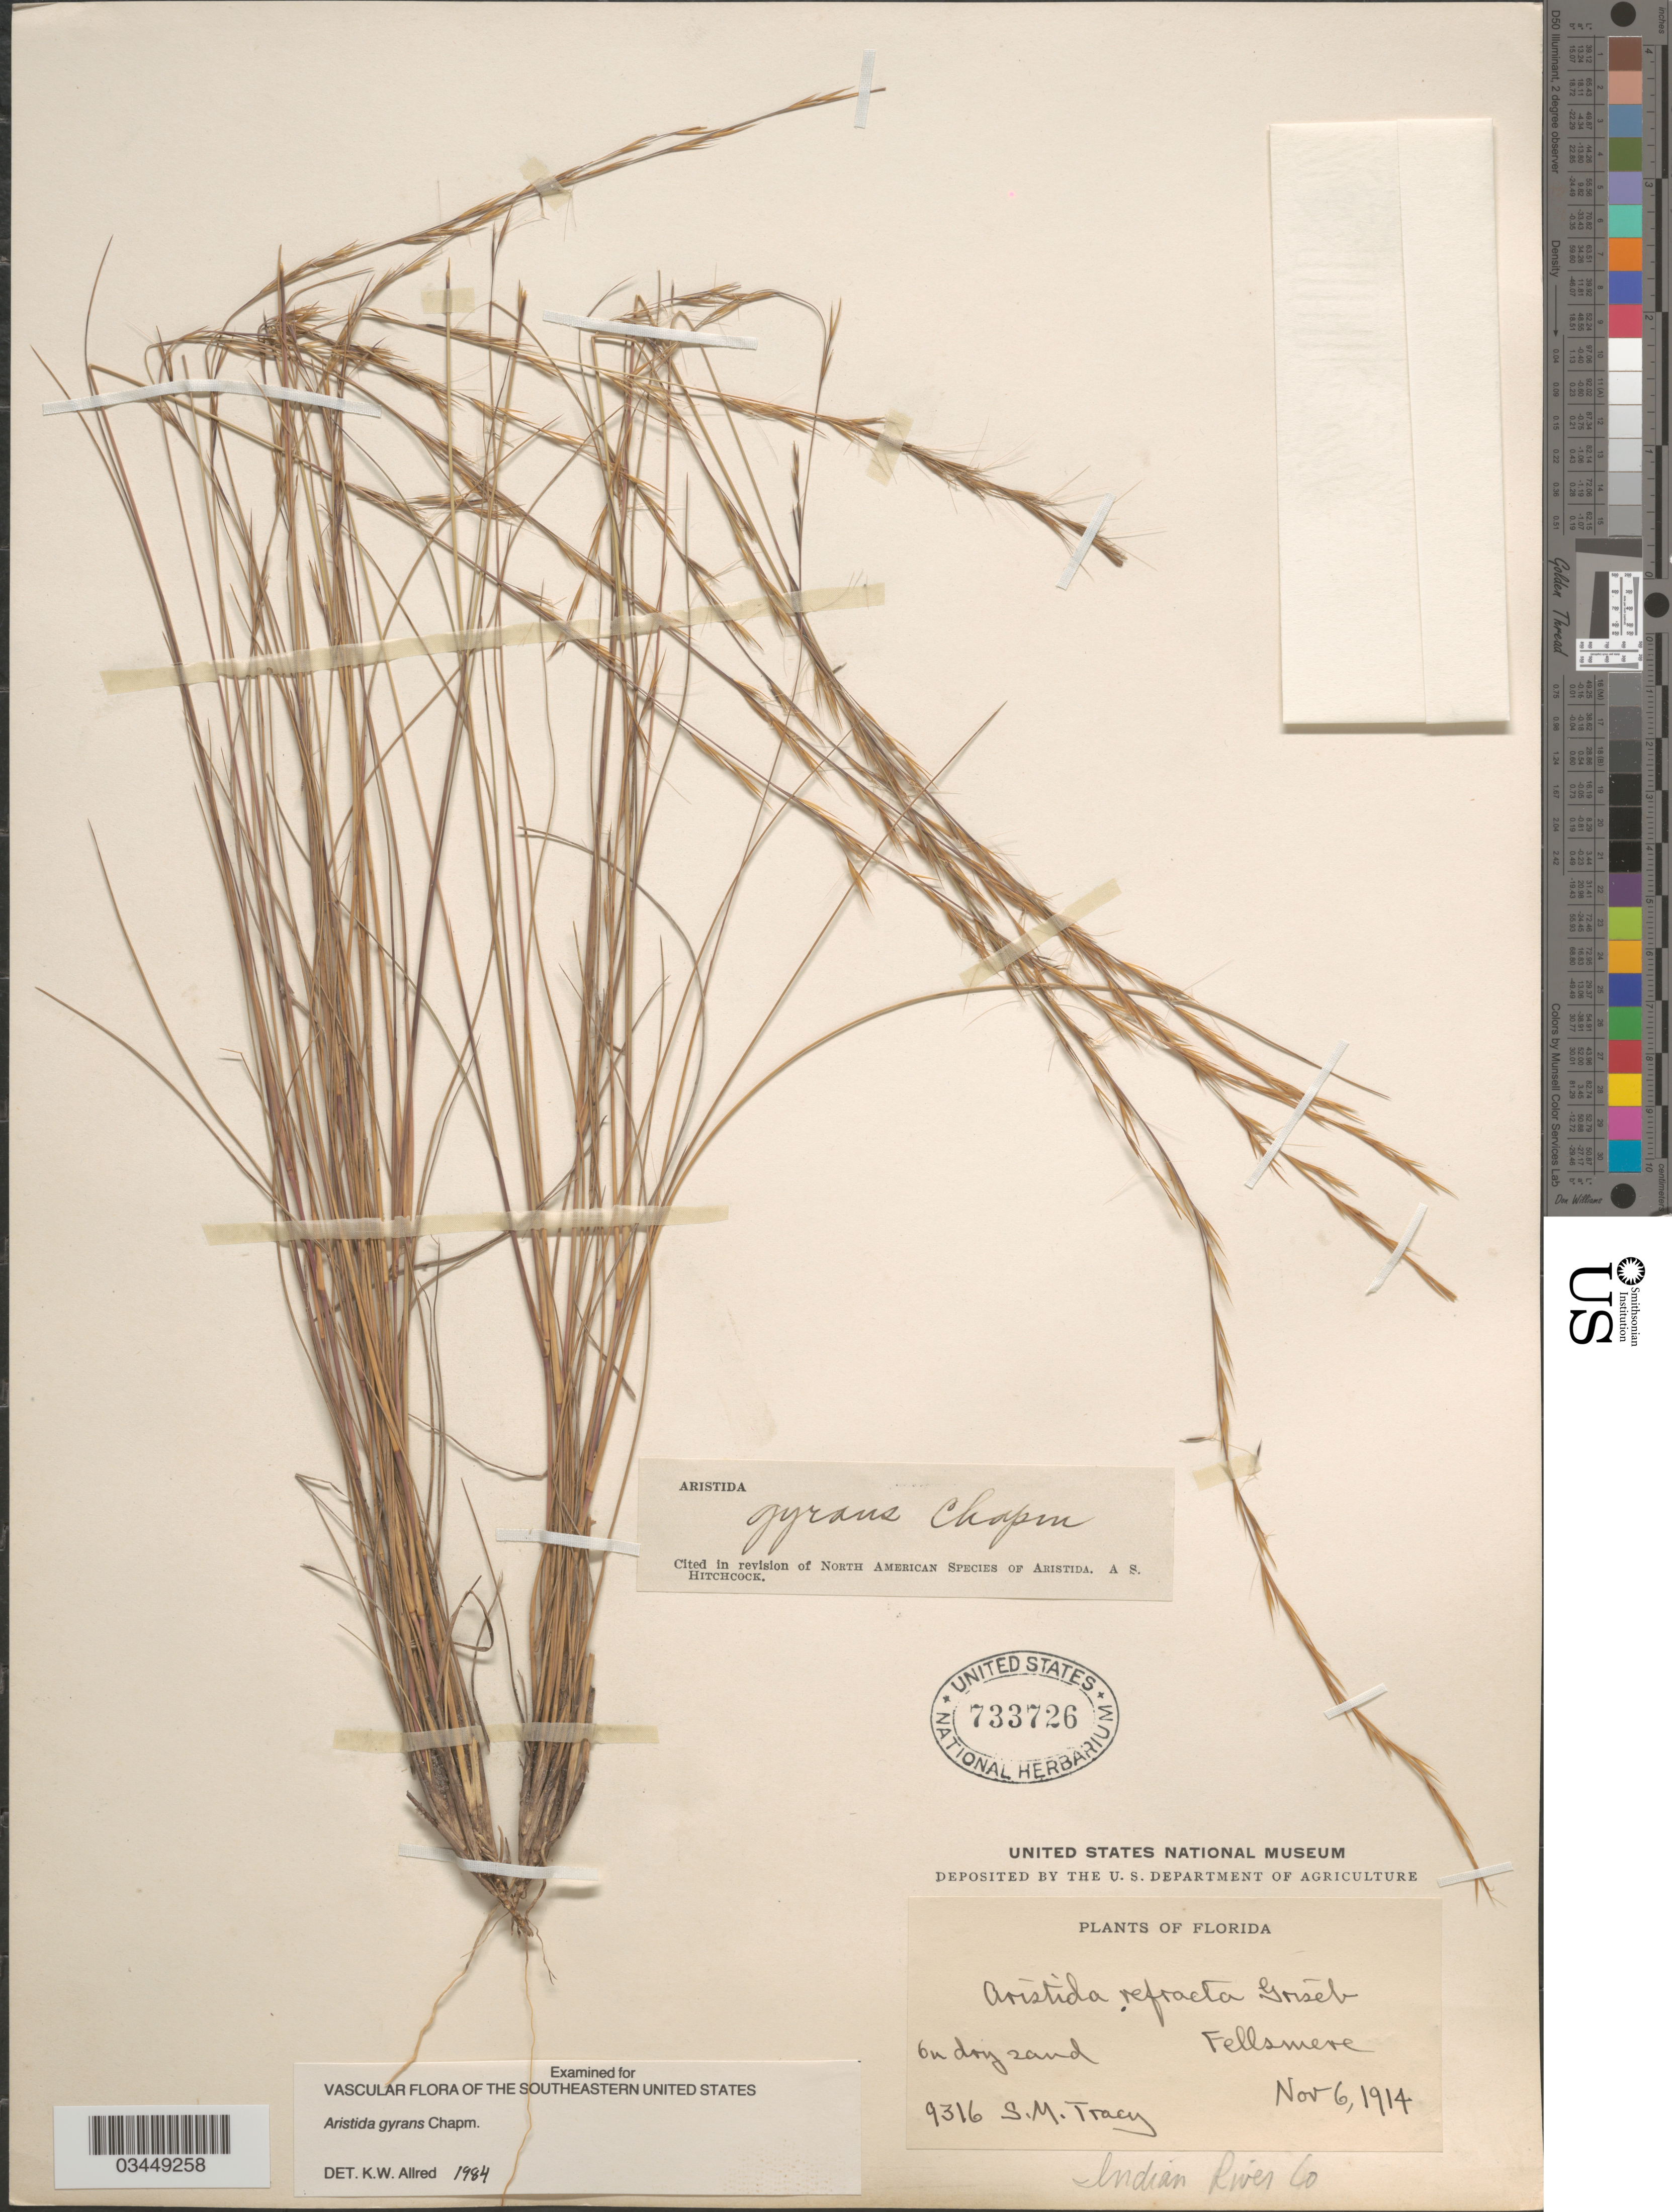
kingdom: Plantae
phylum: Tracheophyta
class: Liliopsida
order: Poales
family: Poaceae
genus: Aristida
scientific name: Aristida gyrans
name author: Chapm.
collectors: S. M. Tracy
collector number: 9316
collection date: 1914-11-06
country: United States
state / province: Florida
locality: On dry sand. Fellsmere. Indian River Co.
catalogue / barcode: US 733726